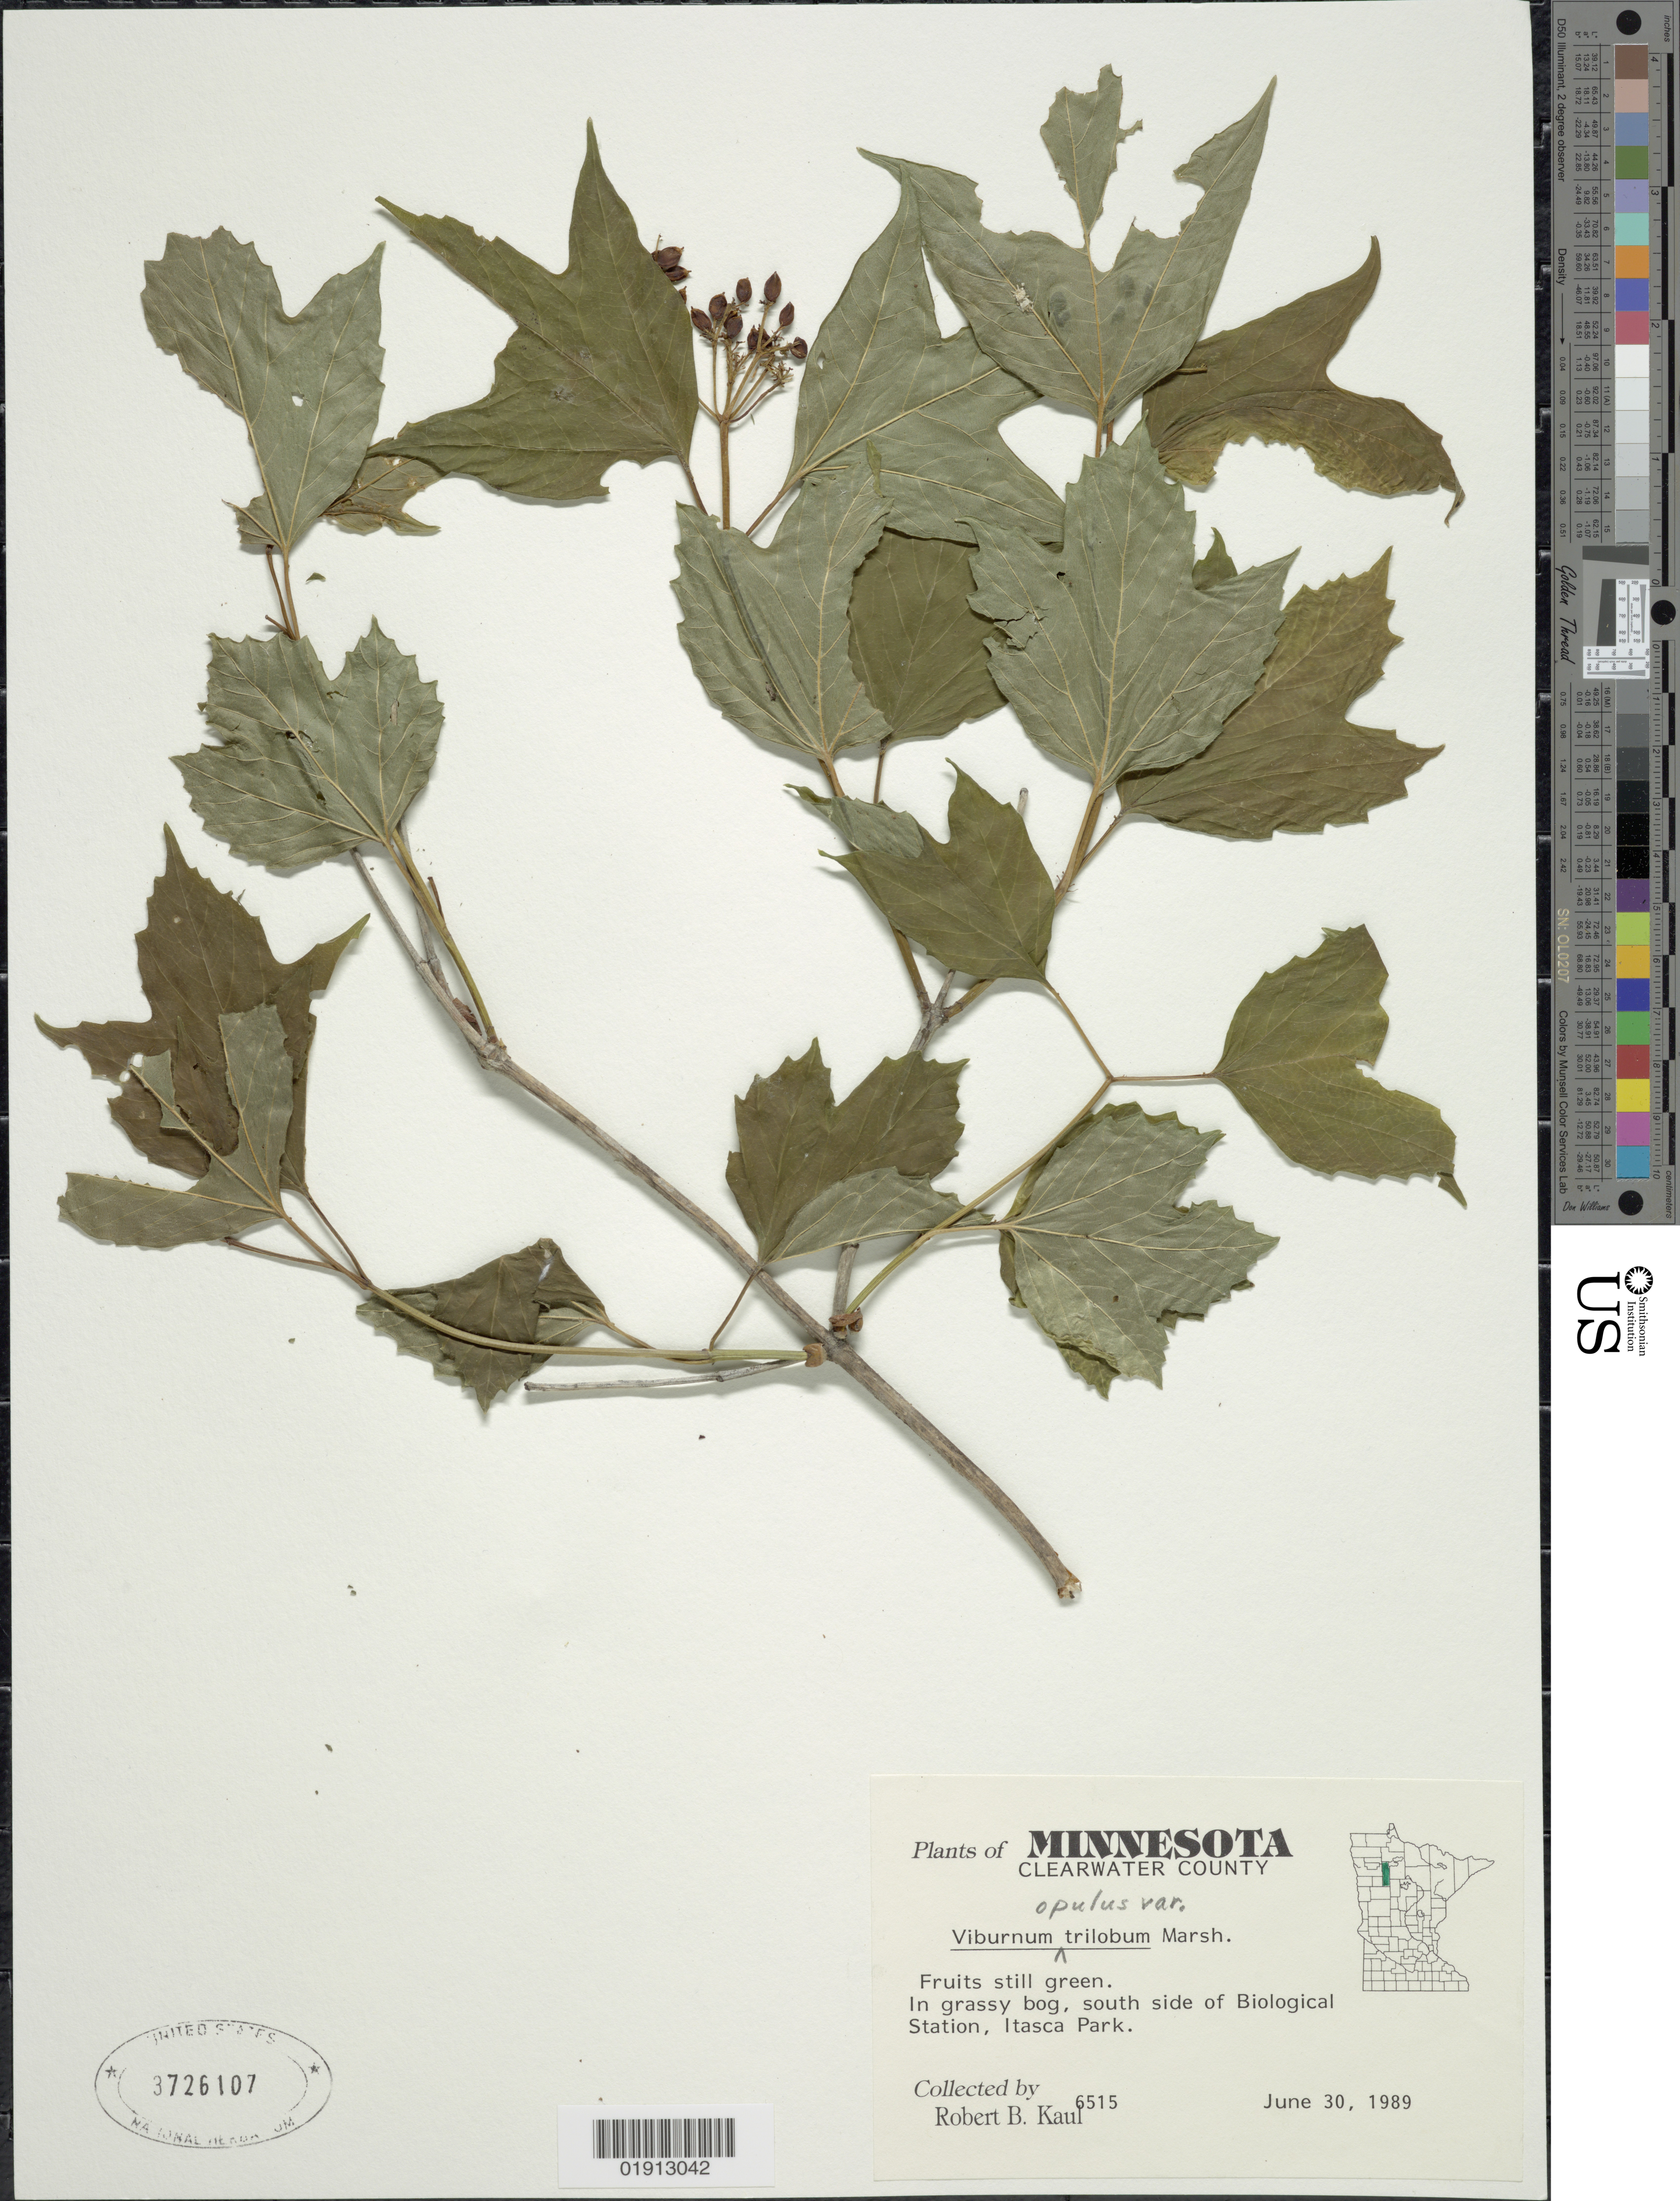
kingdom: Plantae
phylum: Tracheophyta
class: Magnoliopsida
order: Dipsacales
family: Viburnaceae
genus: Viburnum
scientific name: Viburnum trilobum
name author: Marshall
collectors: R. Kaul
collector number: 6515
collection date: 1989-06-30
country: United States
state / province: Minnesota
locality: Clearwater County, in grassy bog, south side of Biological Station, Itasca Park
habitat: In grassy bog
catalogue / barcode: US 3726107